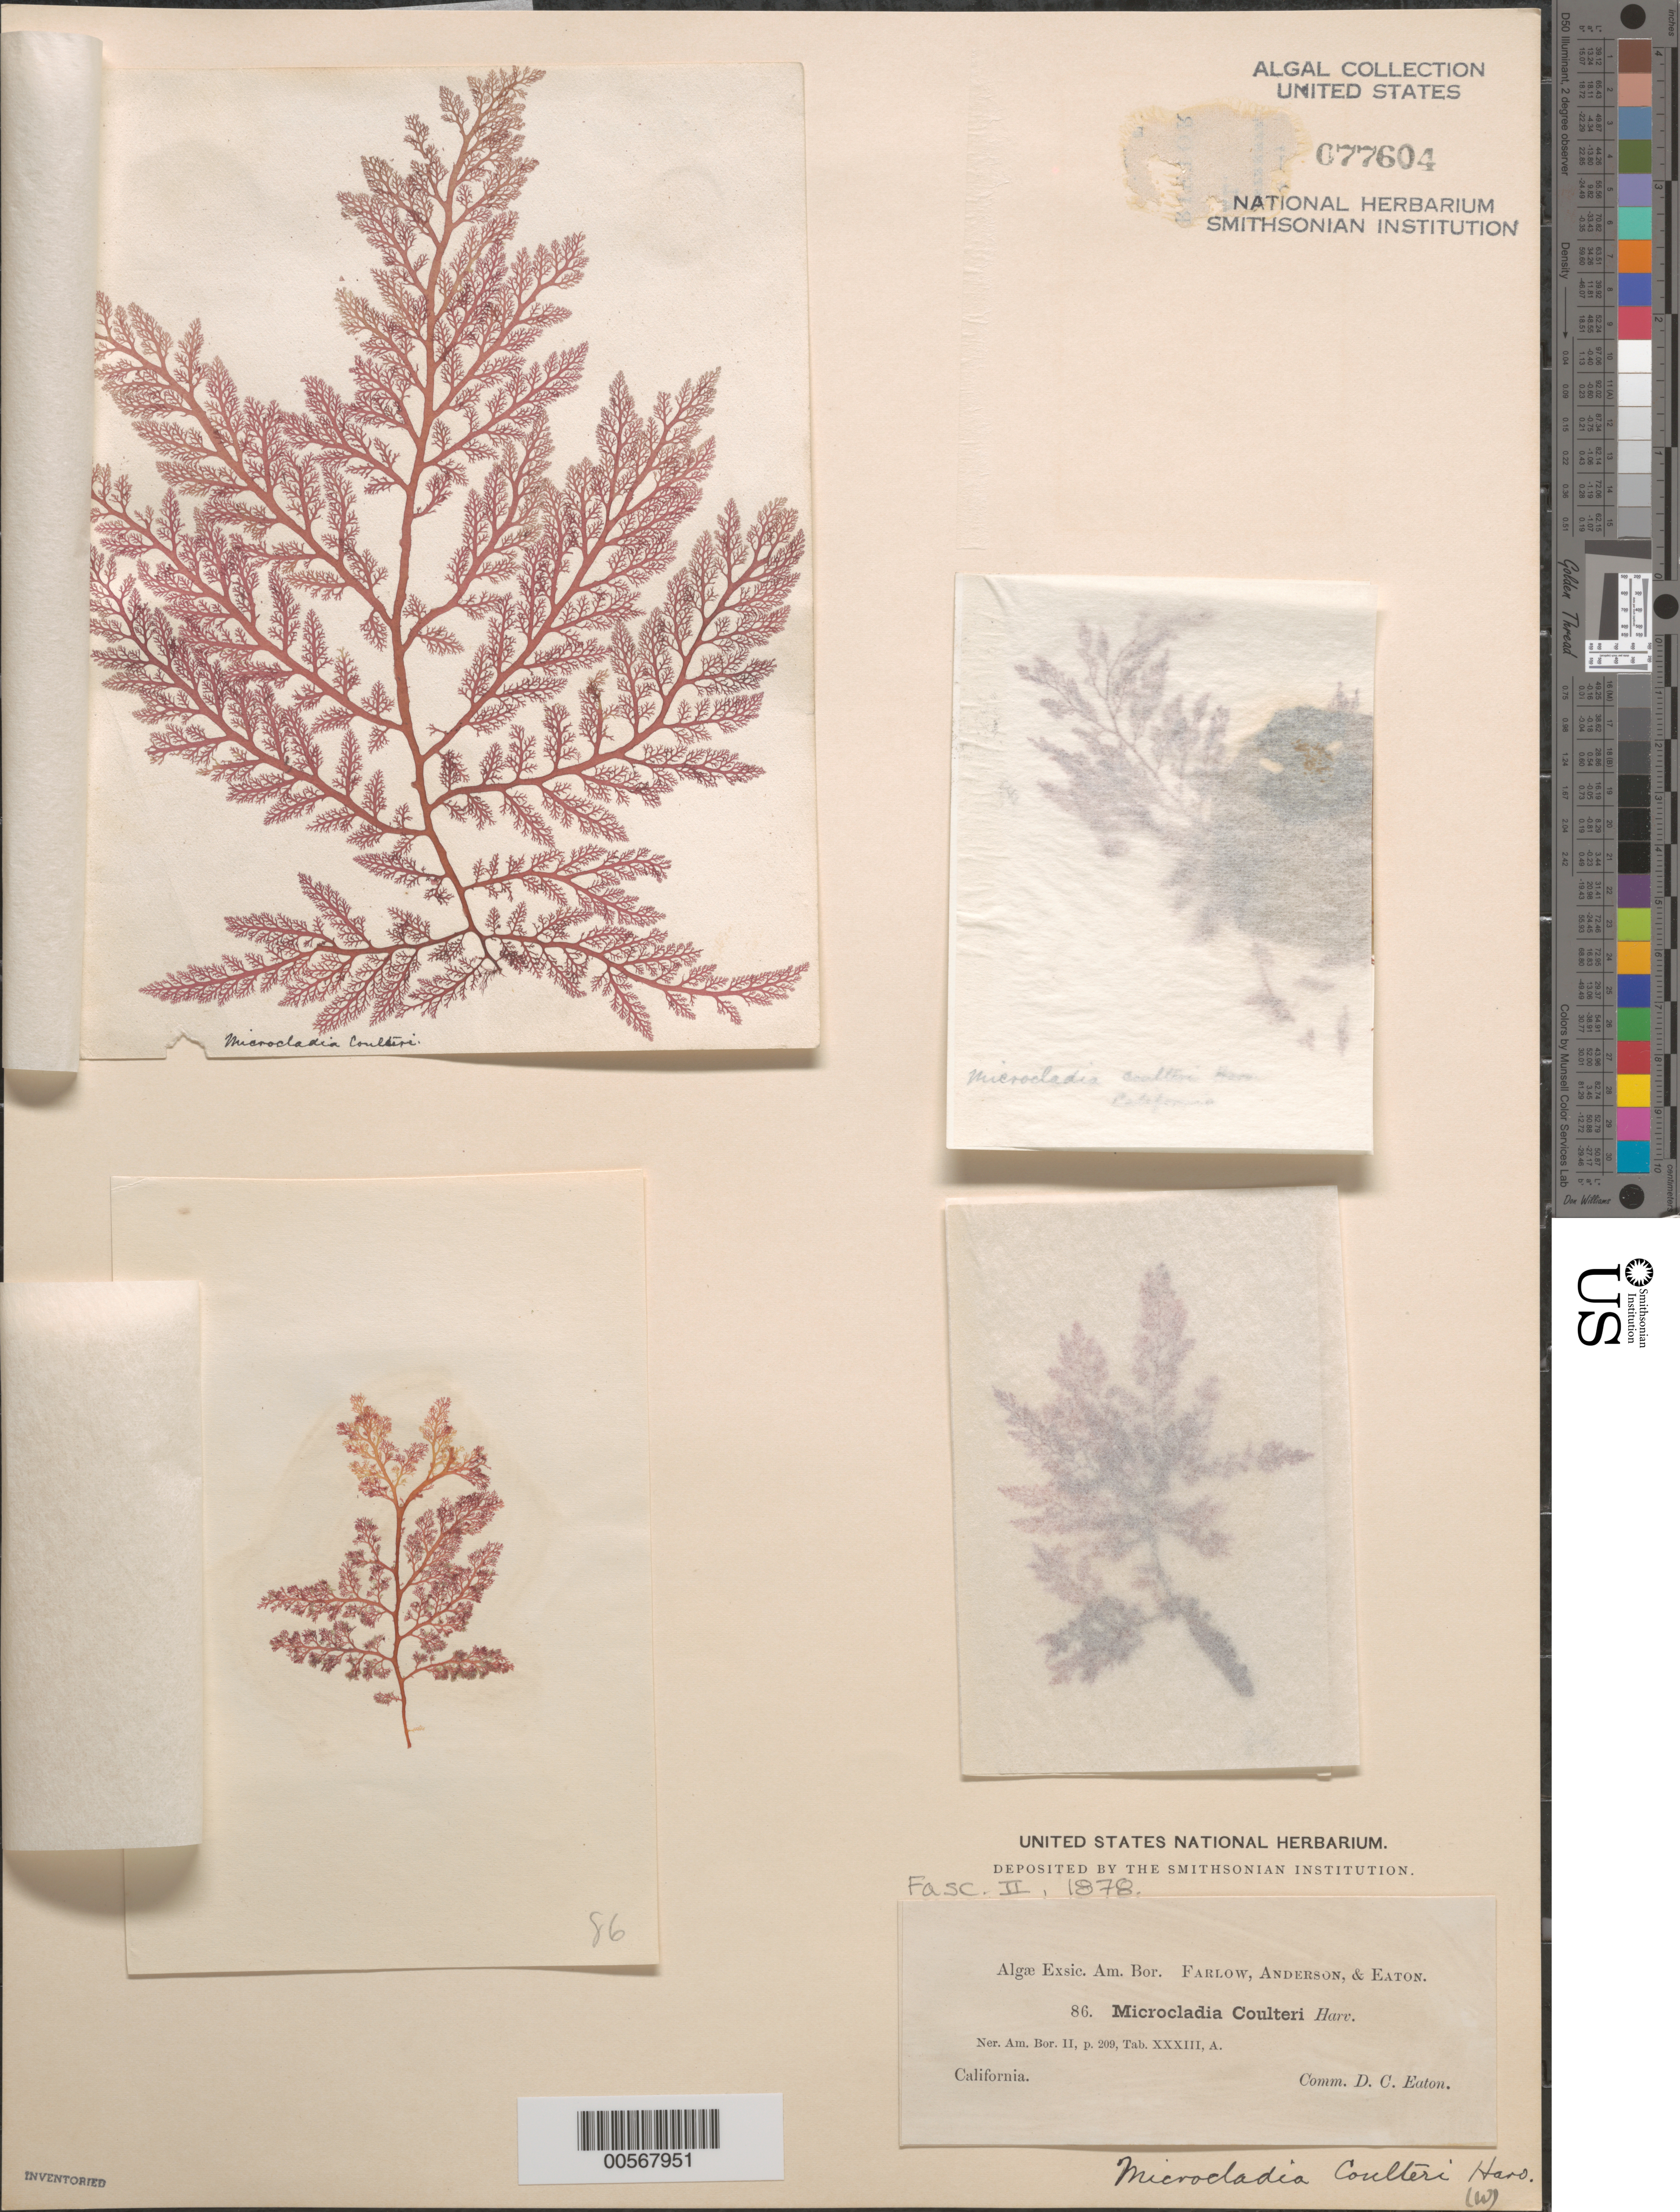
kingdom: Plantae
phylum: Rhodophyta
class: Florideophyceae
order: Ceramiales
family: Ceramiaceae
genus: Microcladia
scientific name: Microcladia coulteri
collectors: D. Eaton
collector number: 86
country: United States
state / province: California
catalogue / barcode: US 77604